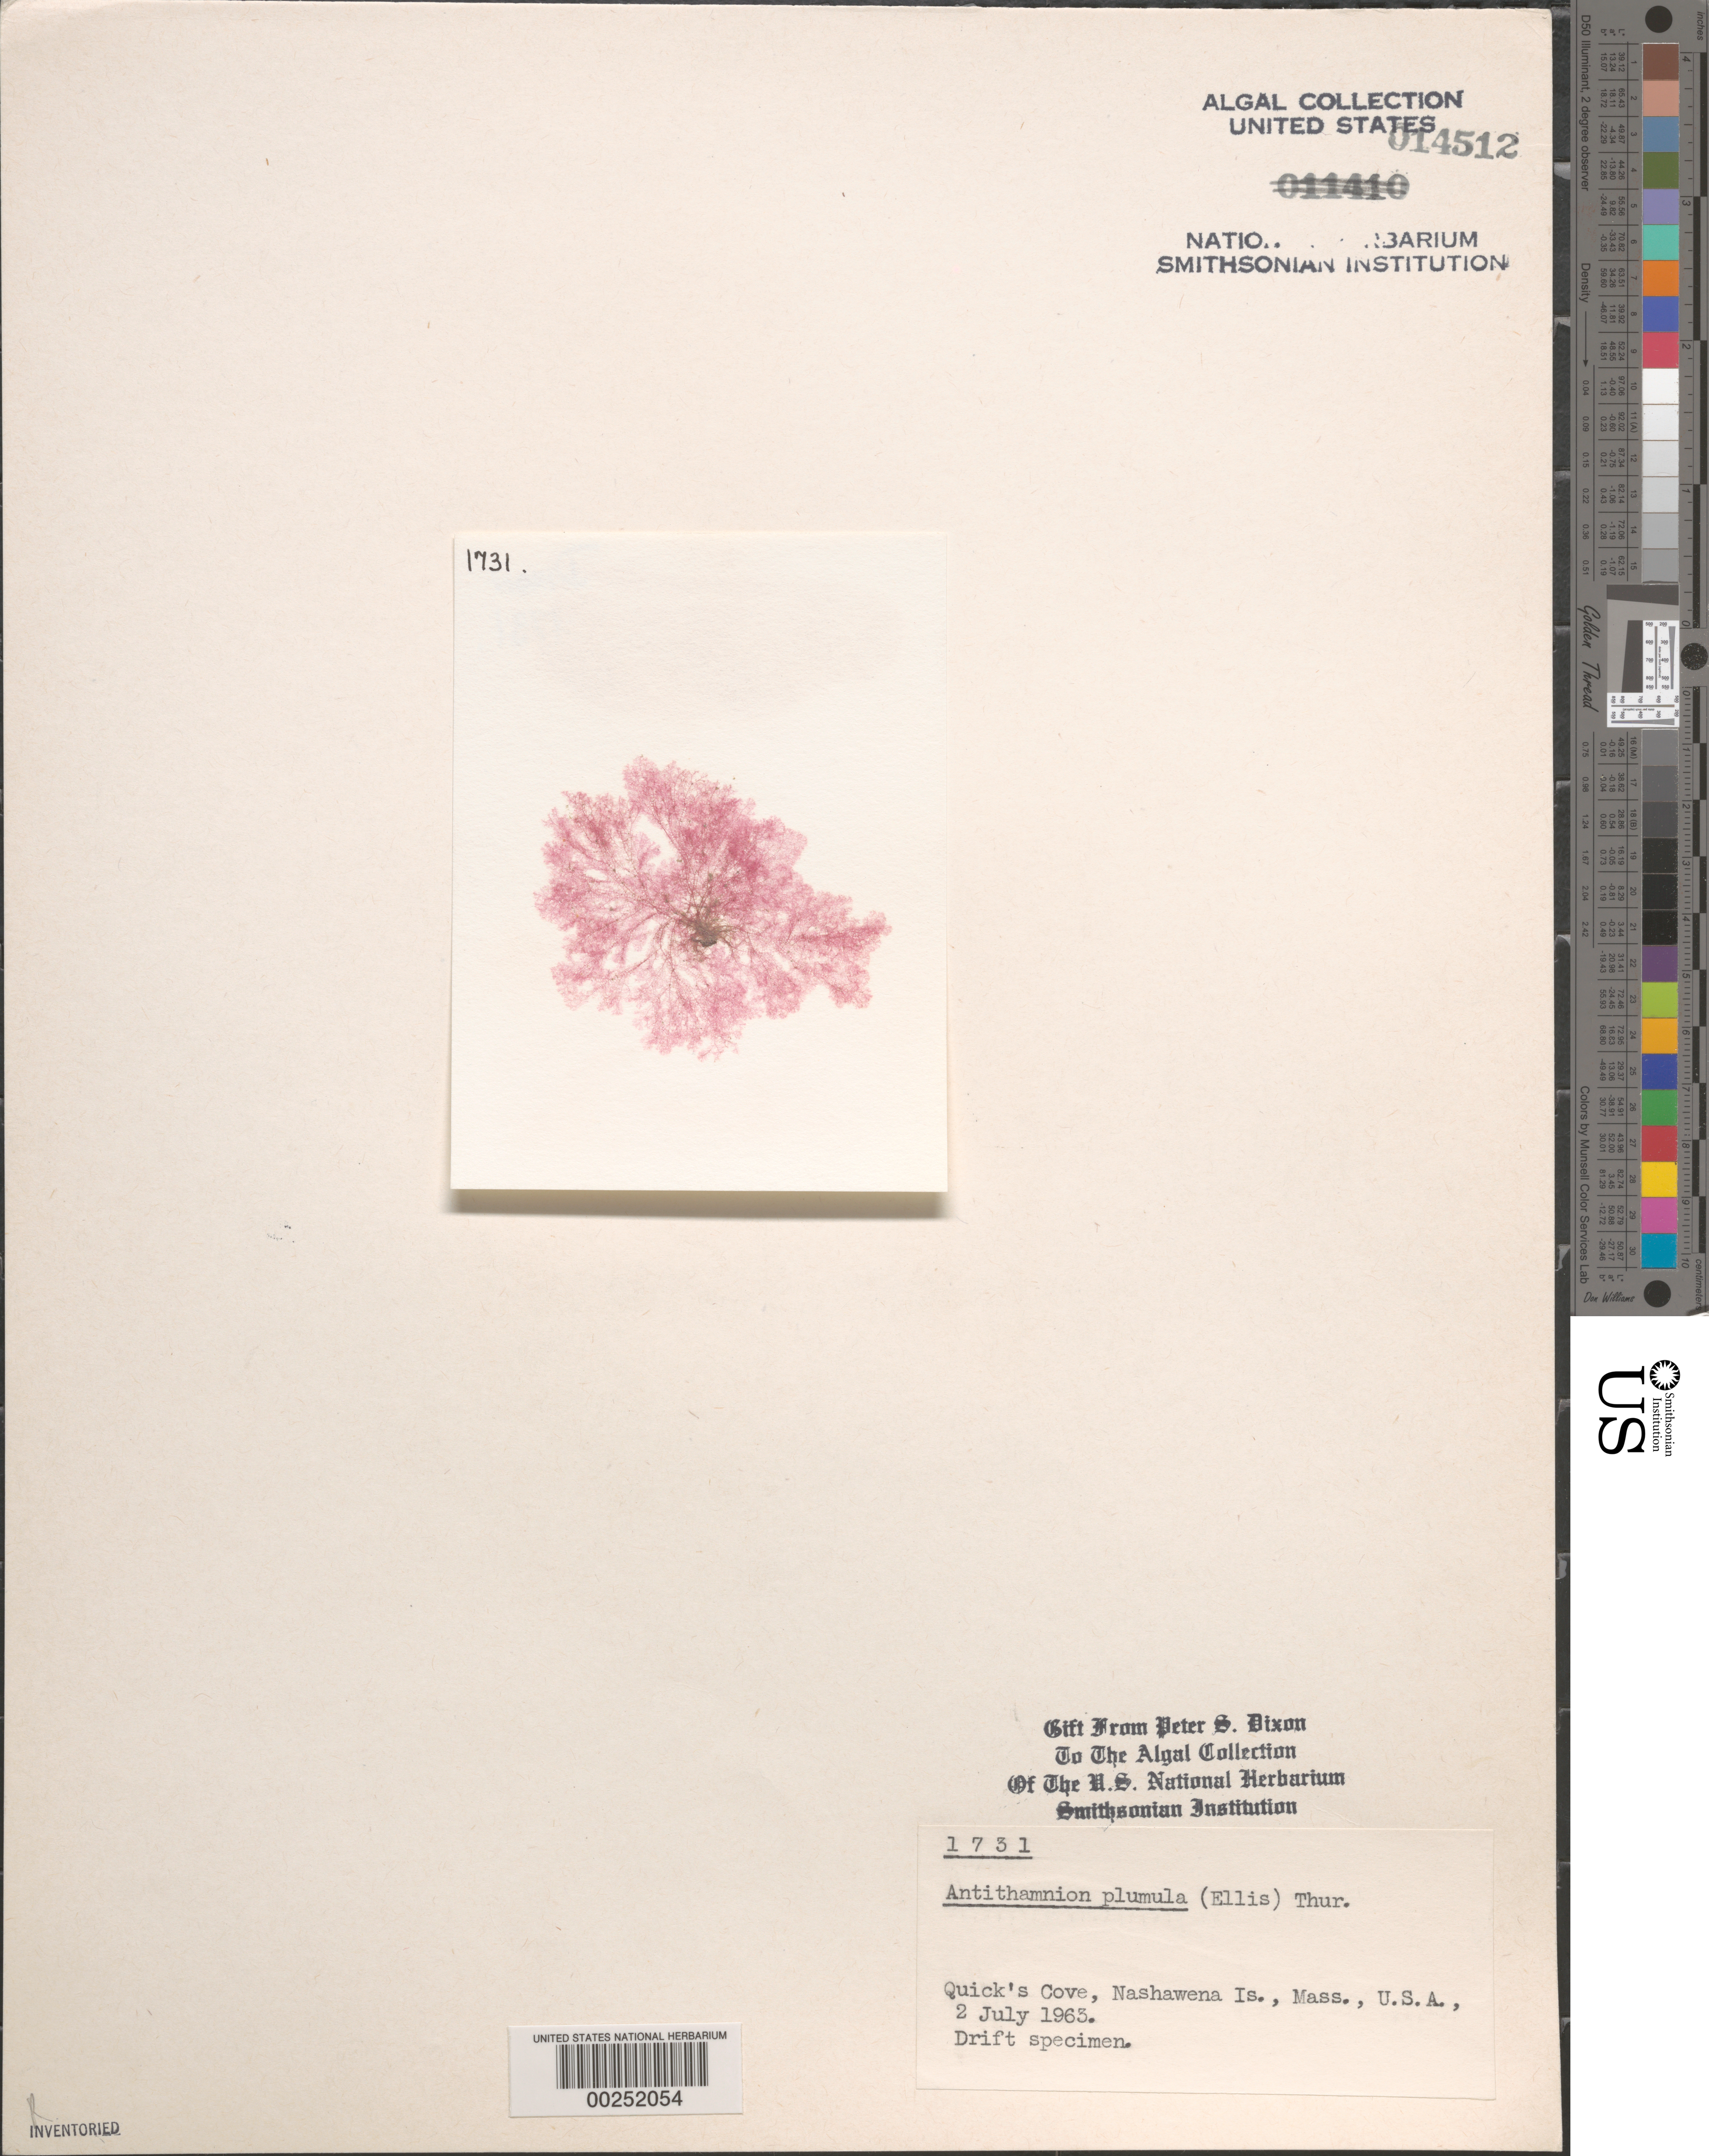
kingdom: Plantae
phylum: Rhodophyta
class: Florideophyceae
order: Ceramiales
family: Ceramiaceae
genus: Pterothamnion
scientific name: Pterothamnion plumula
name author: (J. Ellis) Näg.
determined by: Algae name updating Project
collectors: P. S. Dixon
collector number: PSD 1731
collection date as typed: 02 Jul 1963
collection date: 1963-07-02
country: United States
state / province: Massachusetts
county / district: Dukes County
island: Nashawena Island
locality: Quick's Cove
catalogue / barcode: US 14512